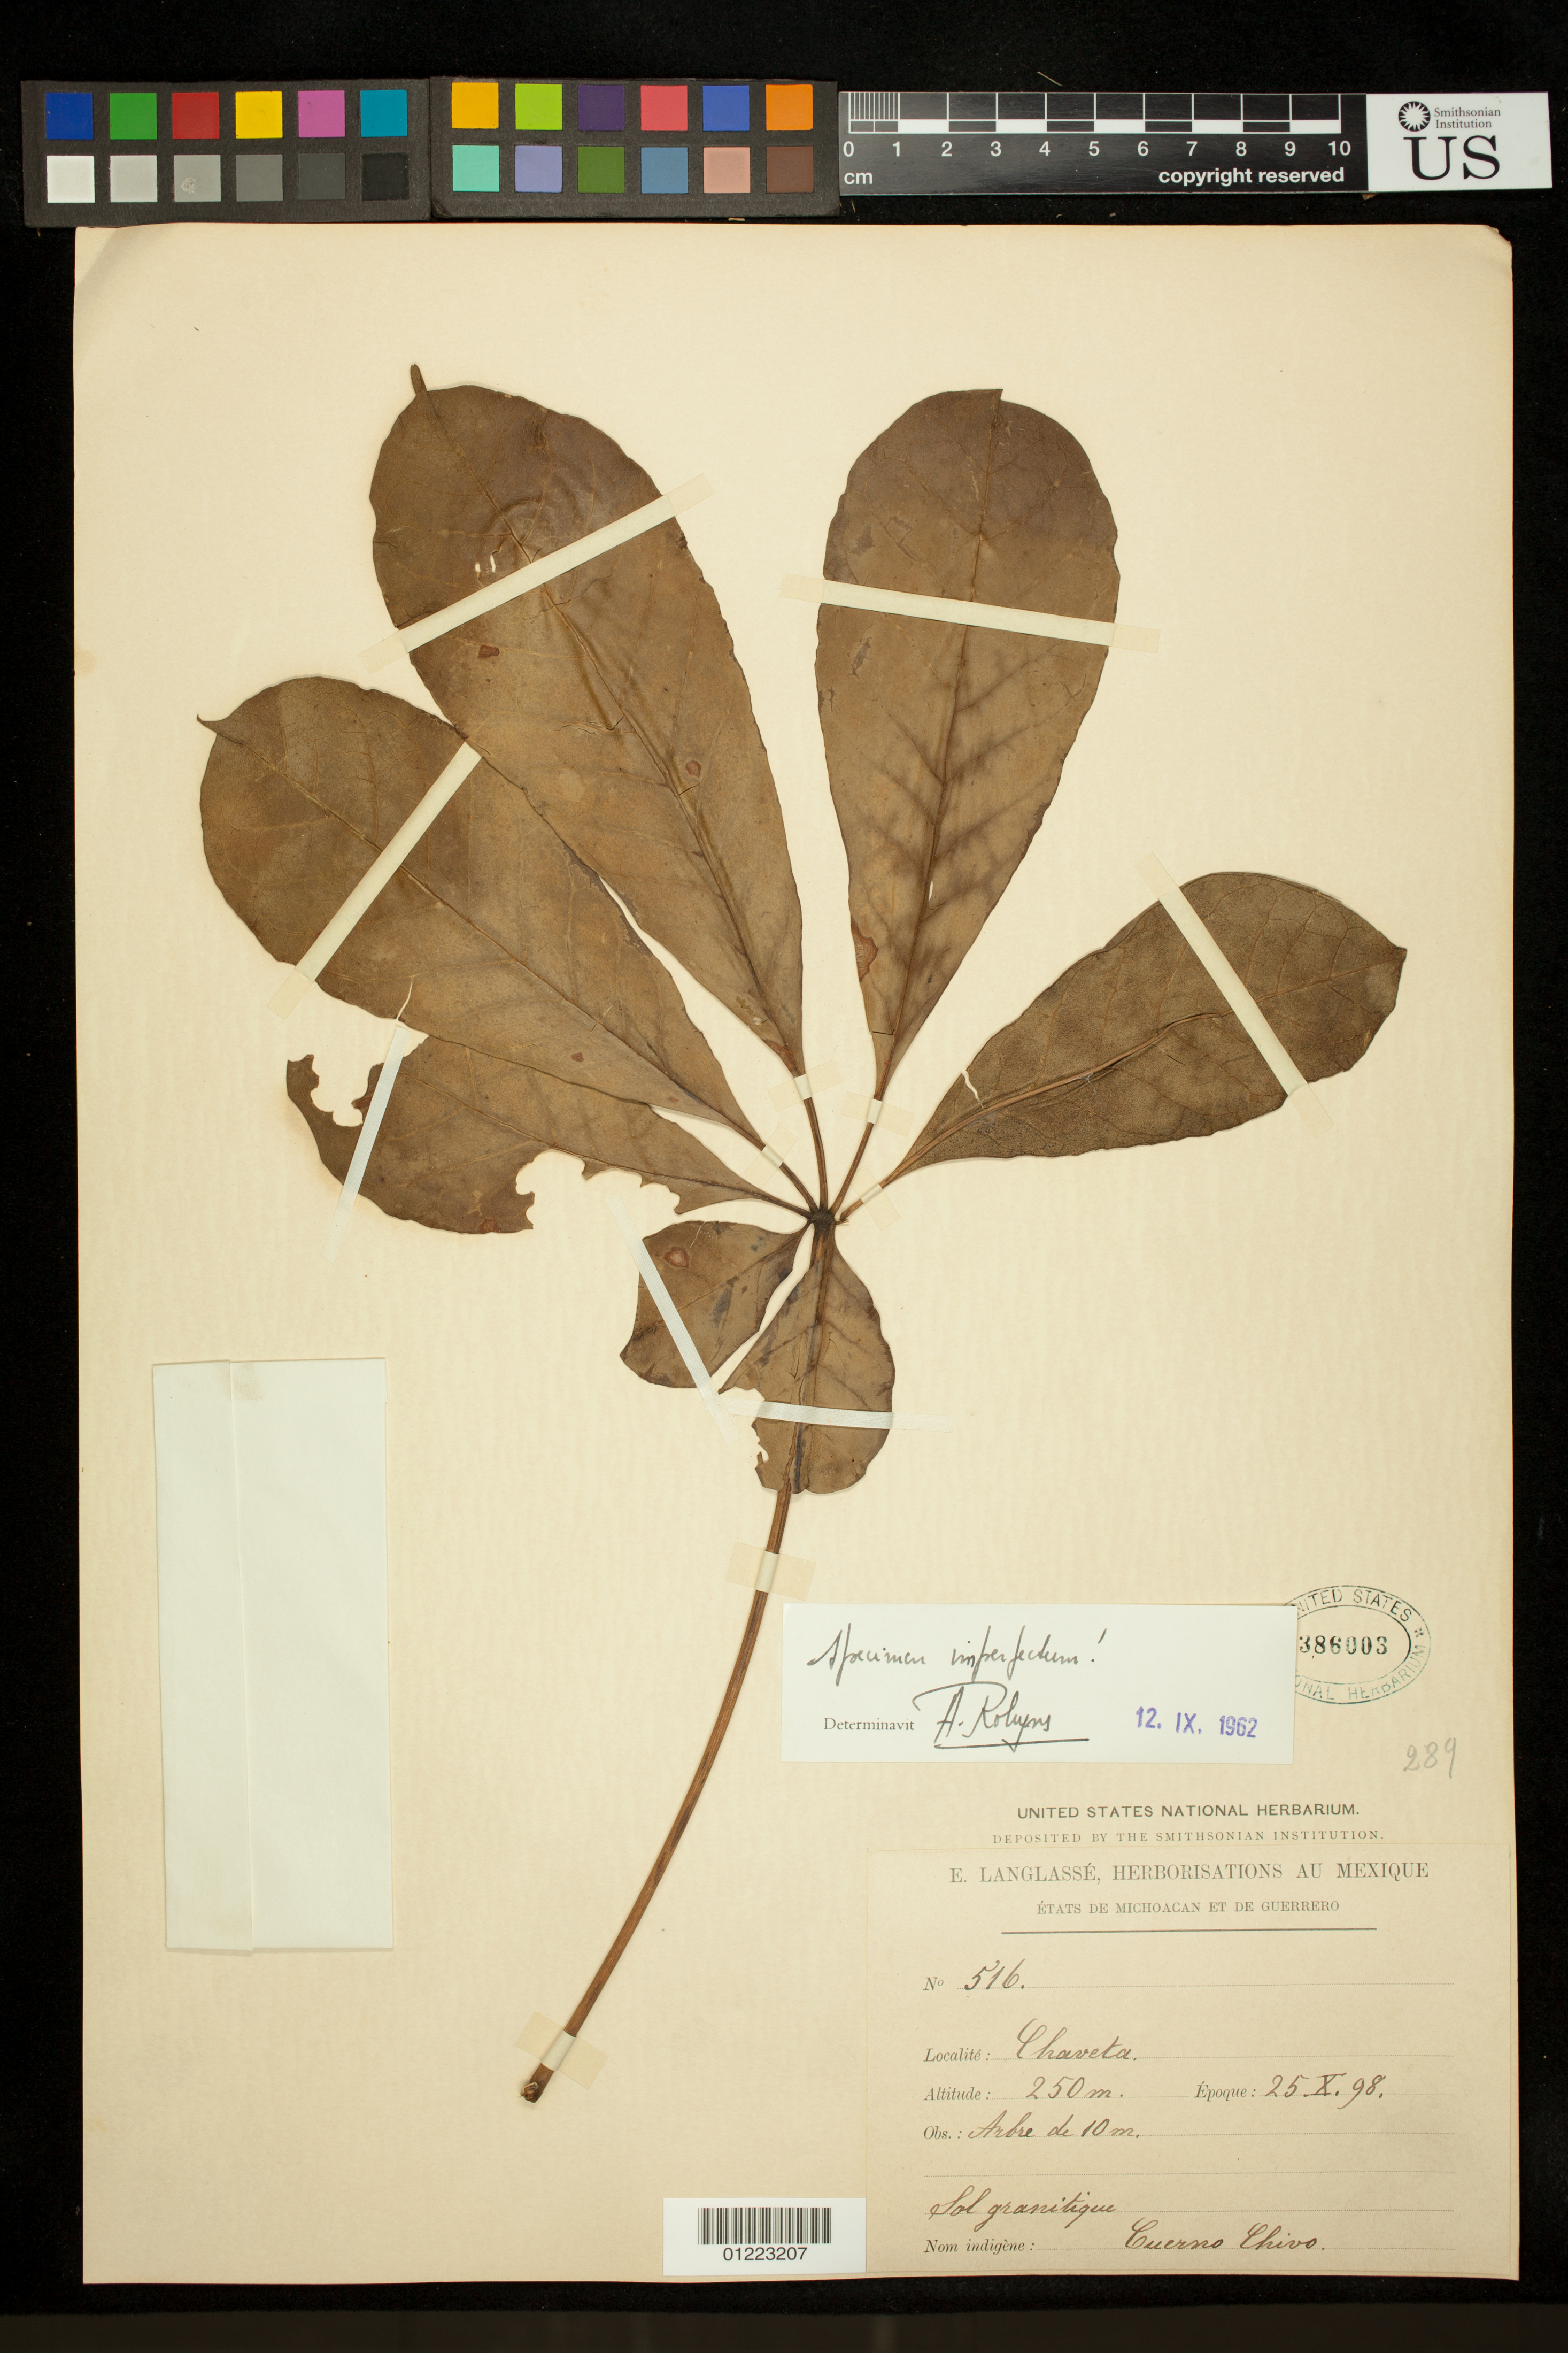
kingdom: Plantae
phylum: Tracheophyta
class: Magnoliopsida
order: Malvales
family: Malvaceae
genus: Bombax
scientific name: Bombax sp.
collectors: E. Langlassé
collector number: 516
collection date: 1898-10-25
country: Mexico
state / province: Guerrero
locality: Chaveta.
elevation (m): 76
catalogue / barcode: US 386003